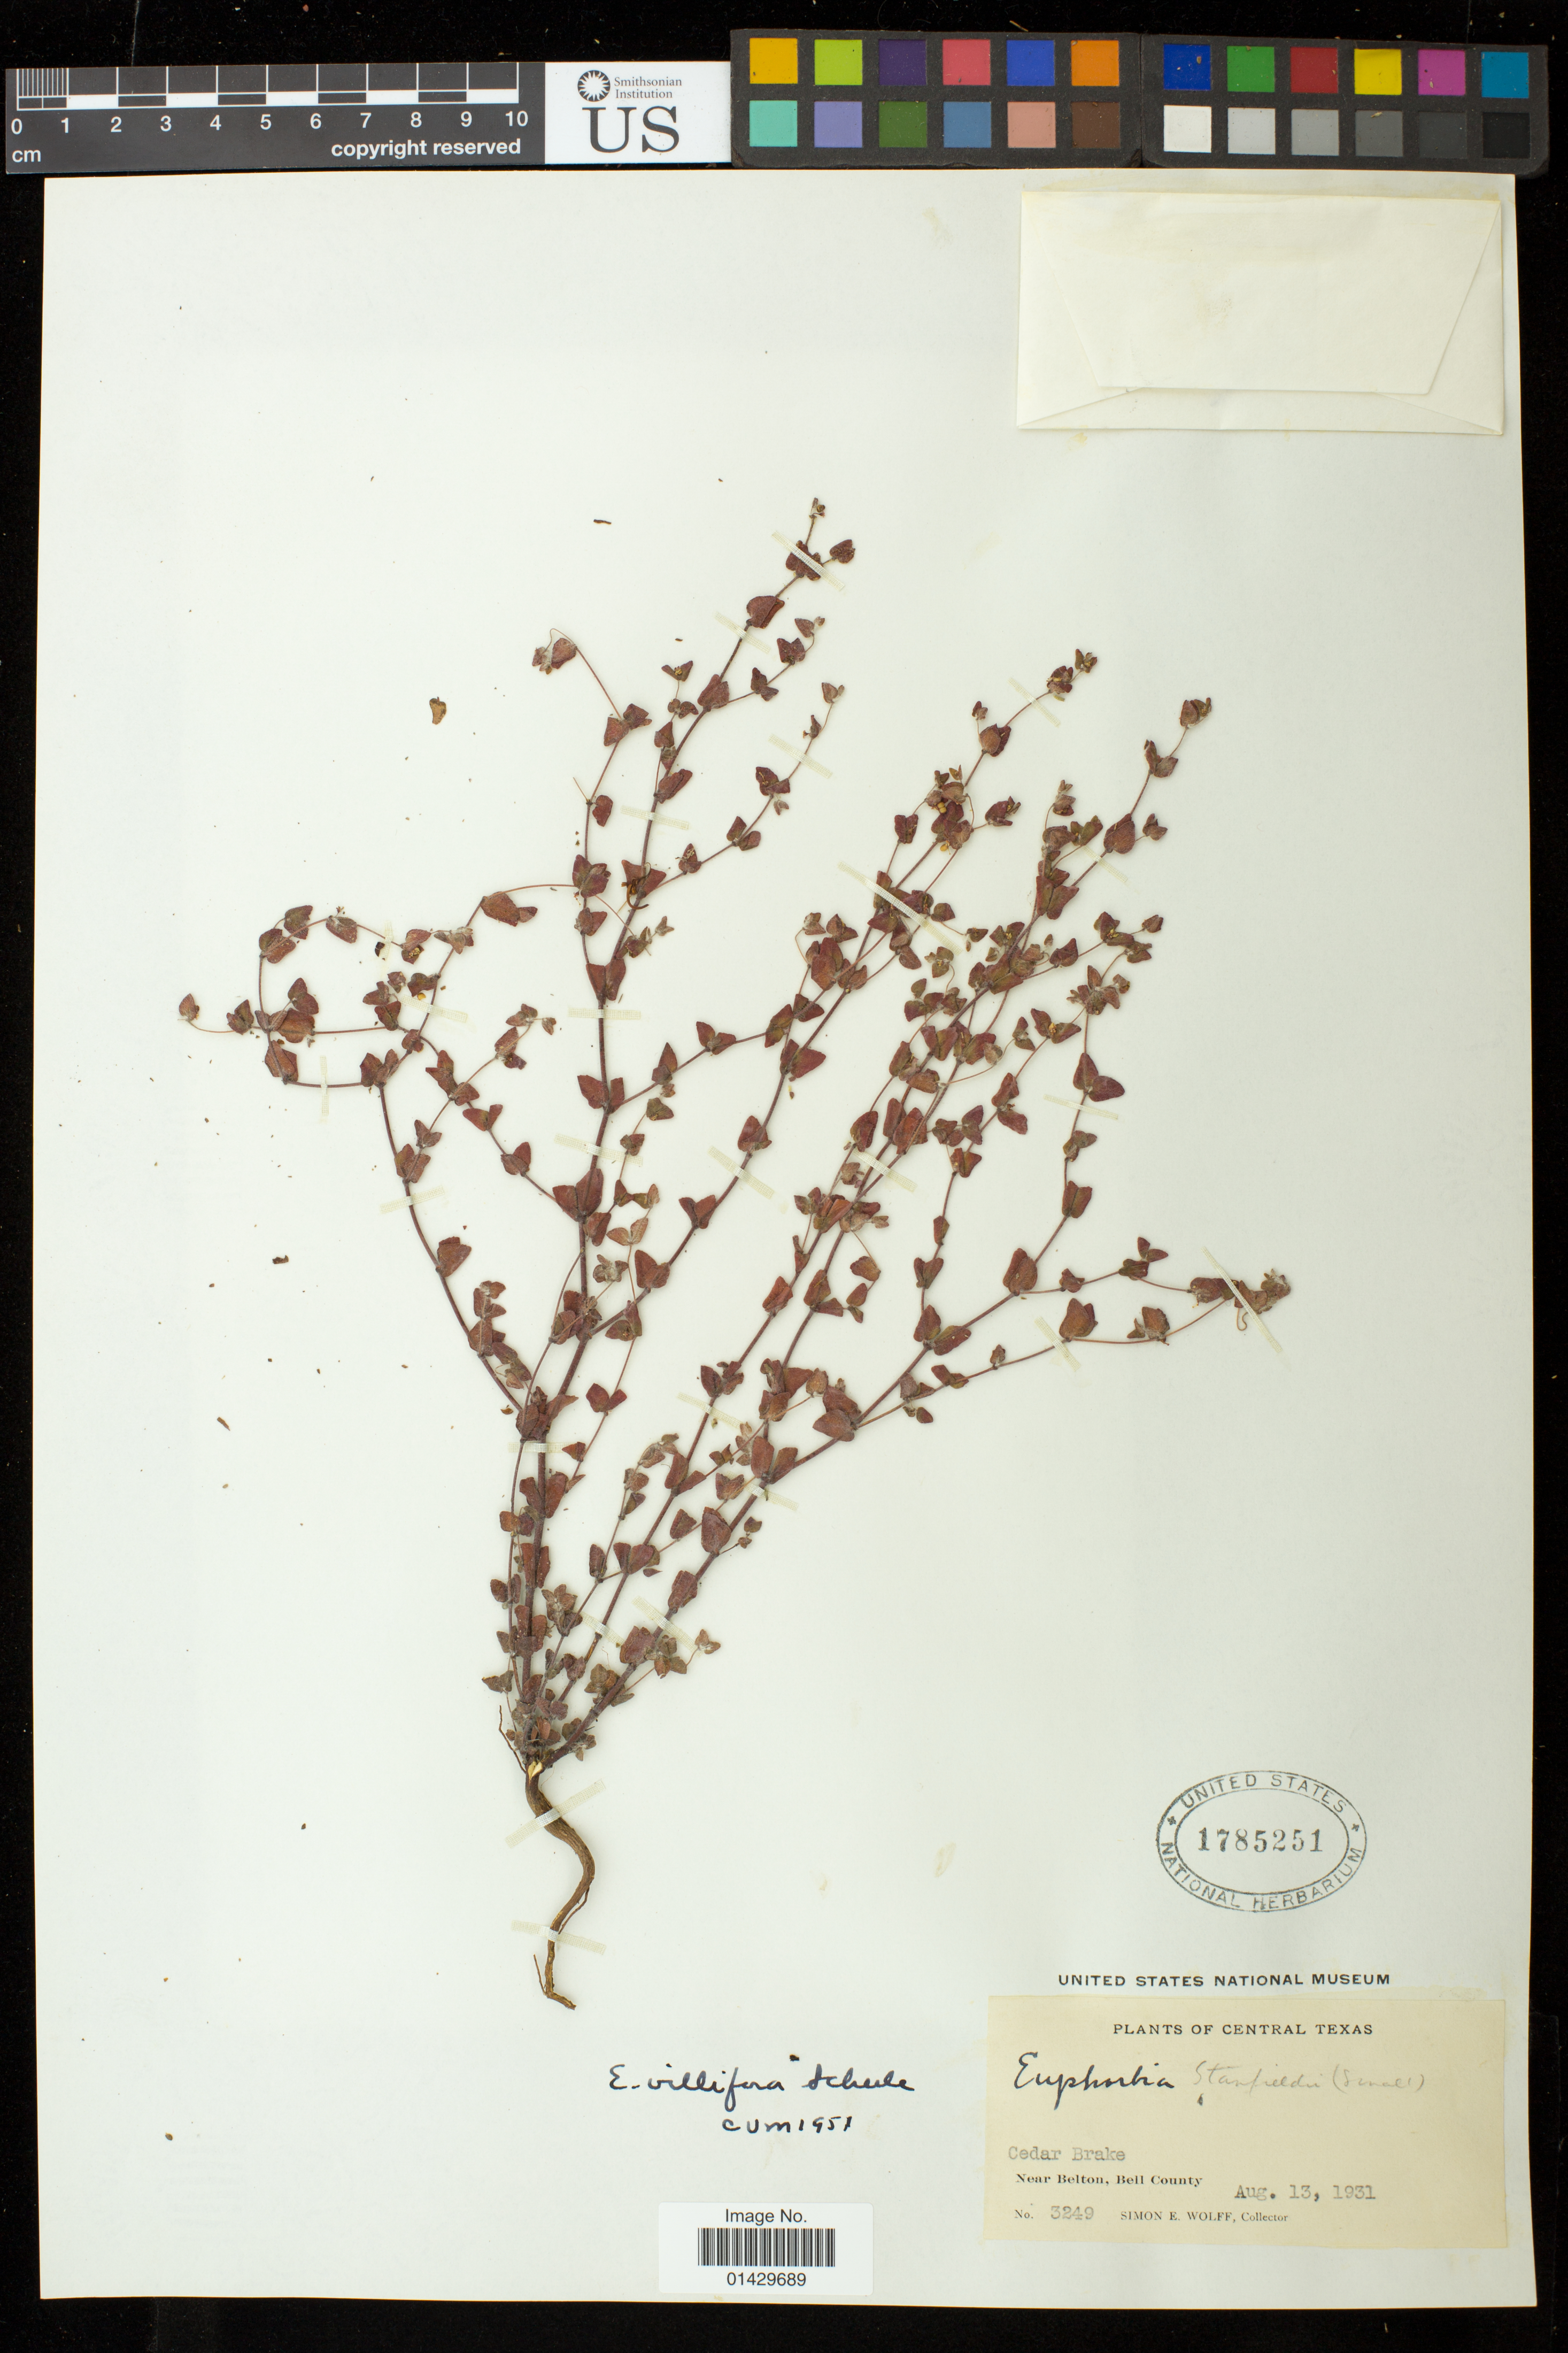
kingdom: Plantae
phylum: Tracheophyta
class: Magnoliopsida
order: Malpighiales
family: Euphorbiaceae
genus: Euphorbia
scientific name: Euphorbia villifera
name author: Scheele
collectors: S. E. Wolff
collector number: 3249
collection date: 1931-08-13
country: United States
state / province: Texas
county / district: Bell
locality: Cedar Brake Near Belton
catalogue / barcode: US 1785251